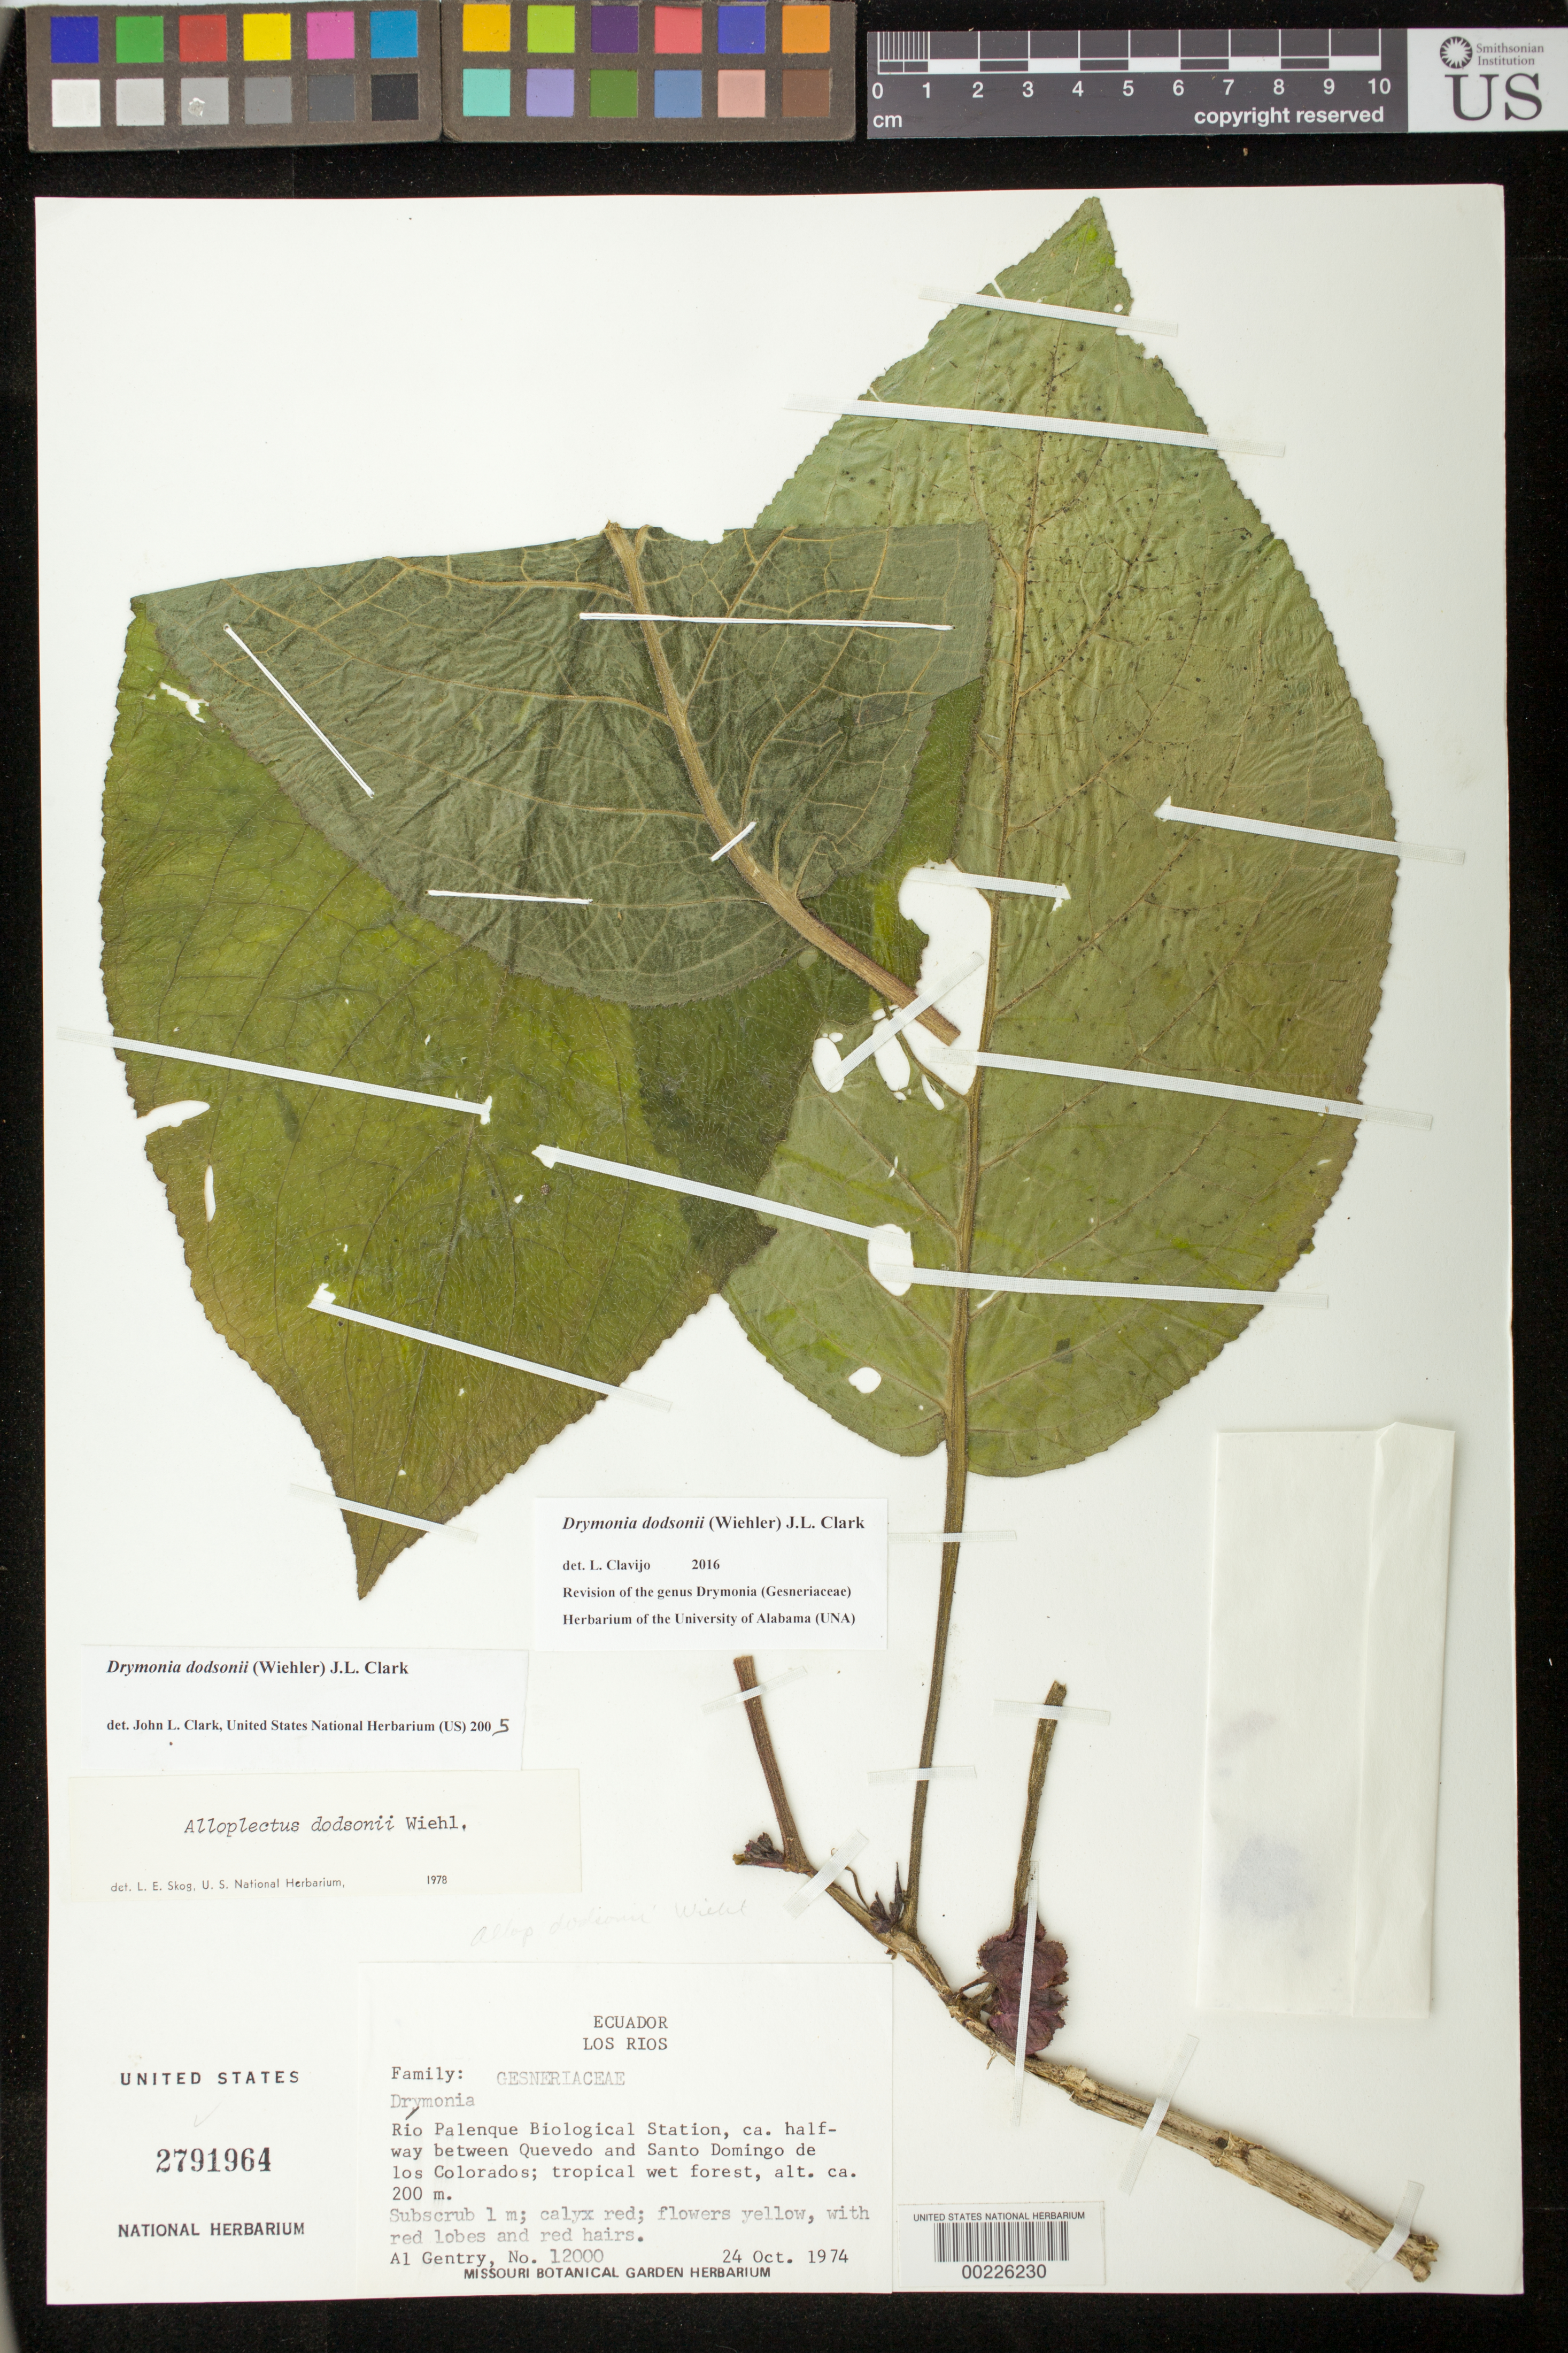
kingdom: Plantae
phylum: Tracheophyta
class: Magnoliopsida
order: Lamiales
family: Gesneriaceae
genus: Drymonia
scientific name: Drymonia dodsonii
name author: (Wiehler) J.L. Clark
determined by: Clark, J. L., (SEL), The Marie Selby Botanical Garden (UNITED STATES)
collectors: A. H. Gentry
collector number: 12000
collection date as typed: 24 Oct 1974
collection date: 1974-10-24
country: Ecuador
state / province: Los Ríos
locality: Rio Palenque field station, ca halfway between Quevedo and Santo Domingo de los Colorados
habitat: Tropical wet forest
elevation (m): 200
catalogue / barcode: US 2791964